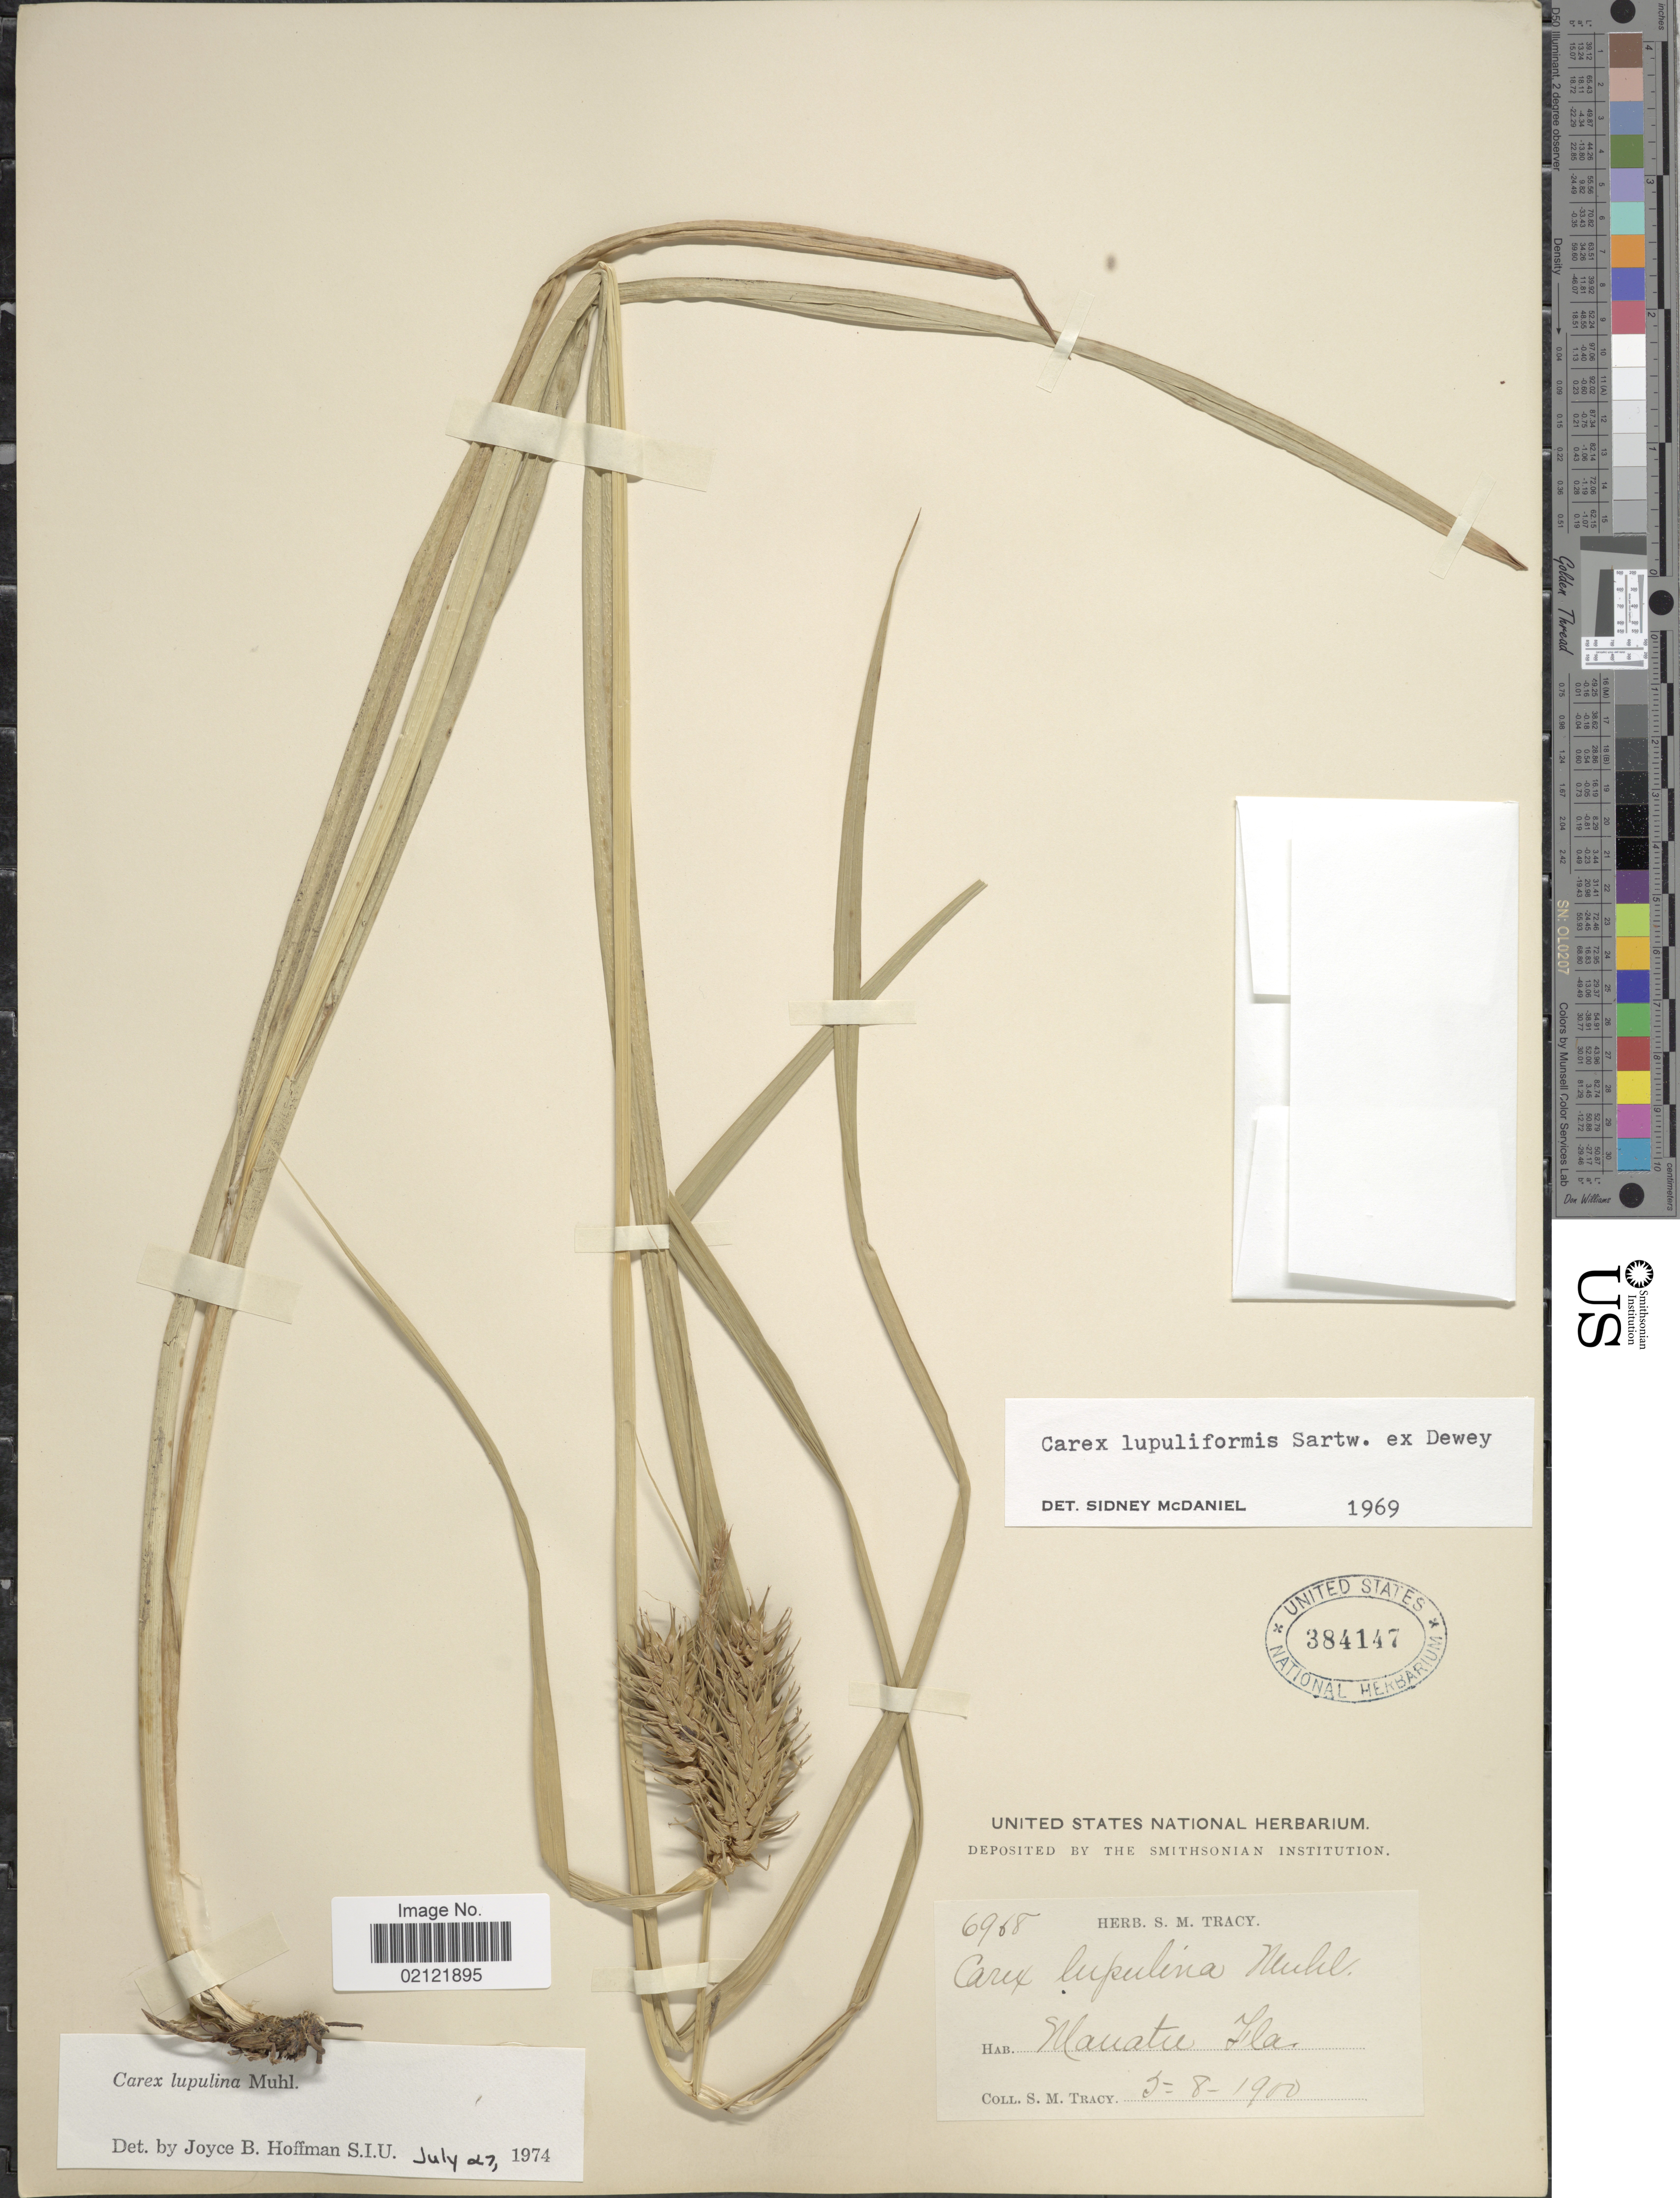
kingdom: Plantae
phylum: Tracheophyta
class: Liliopsida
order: Poales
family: Cyperaceae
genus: Carex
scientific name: Carex lupulina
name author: Muhl. ex Willd.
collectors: S. M. Tracy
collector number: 6968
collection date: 1900-05-08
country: United States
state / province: Florida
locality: Manatee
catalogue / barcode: US 384147